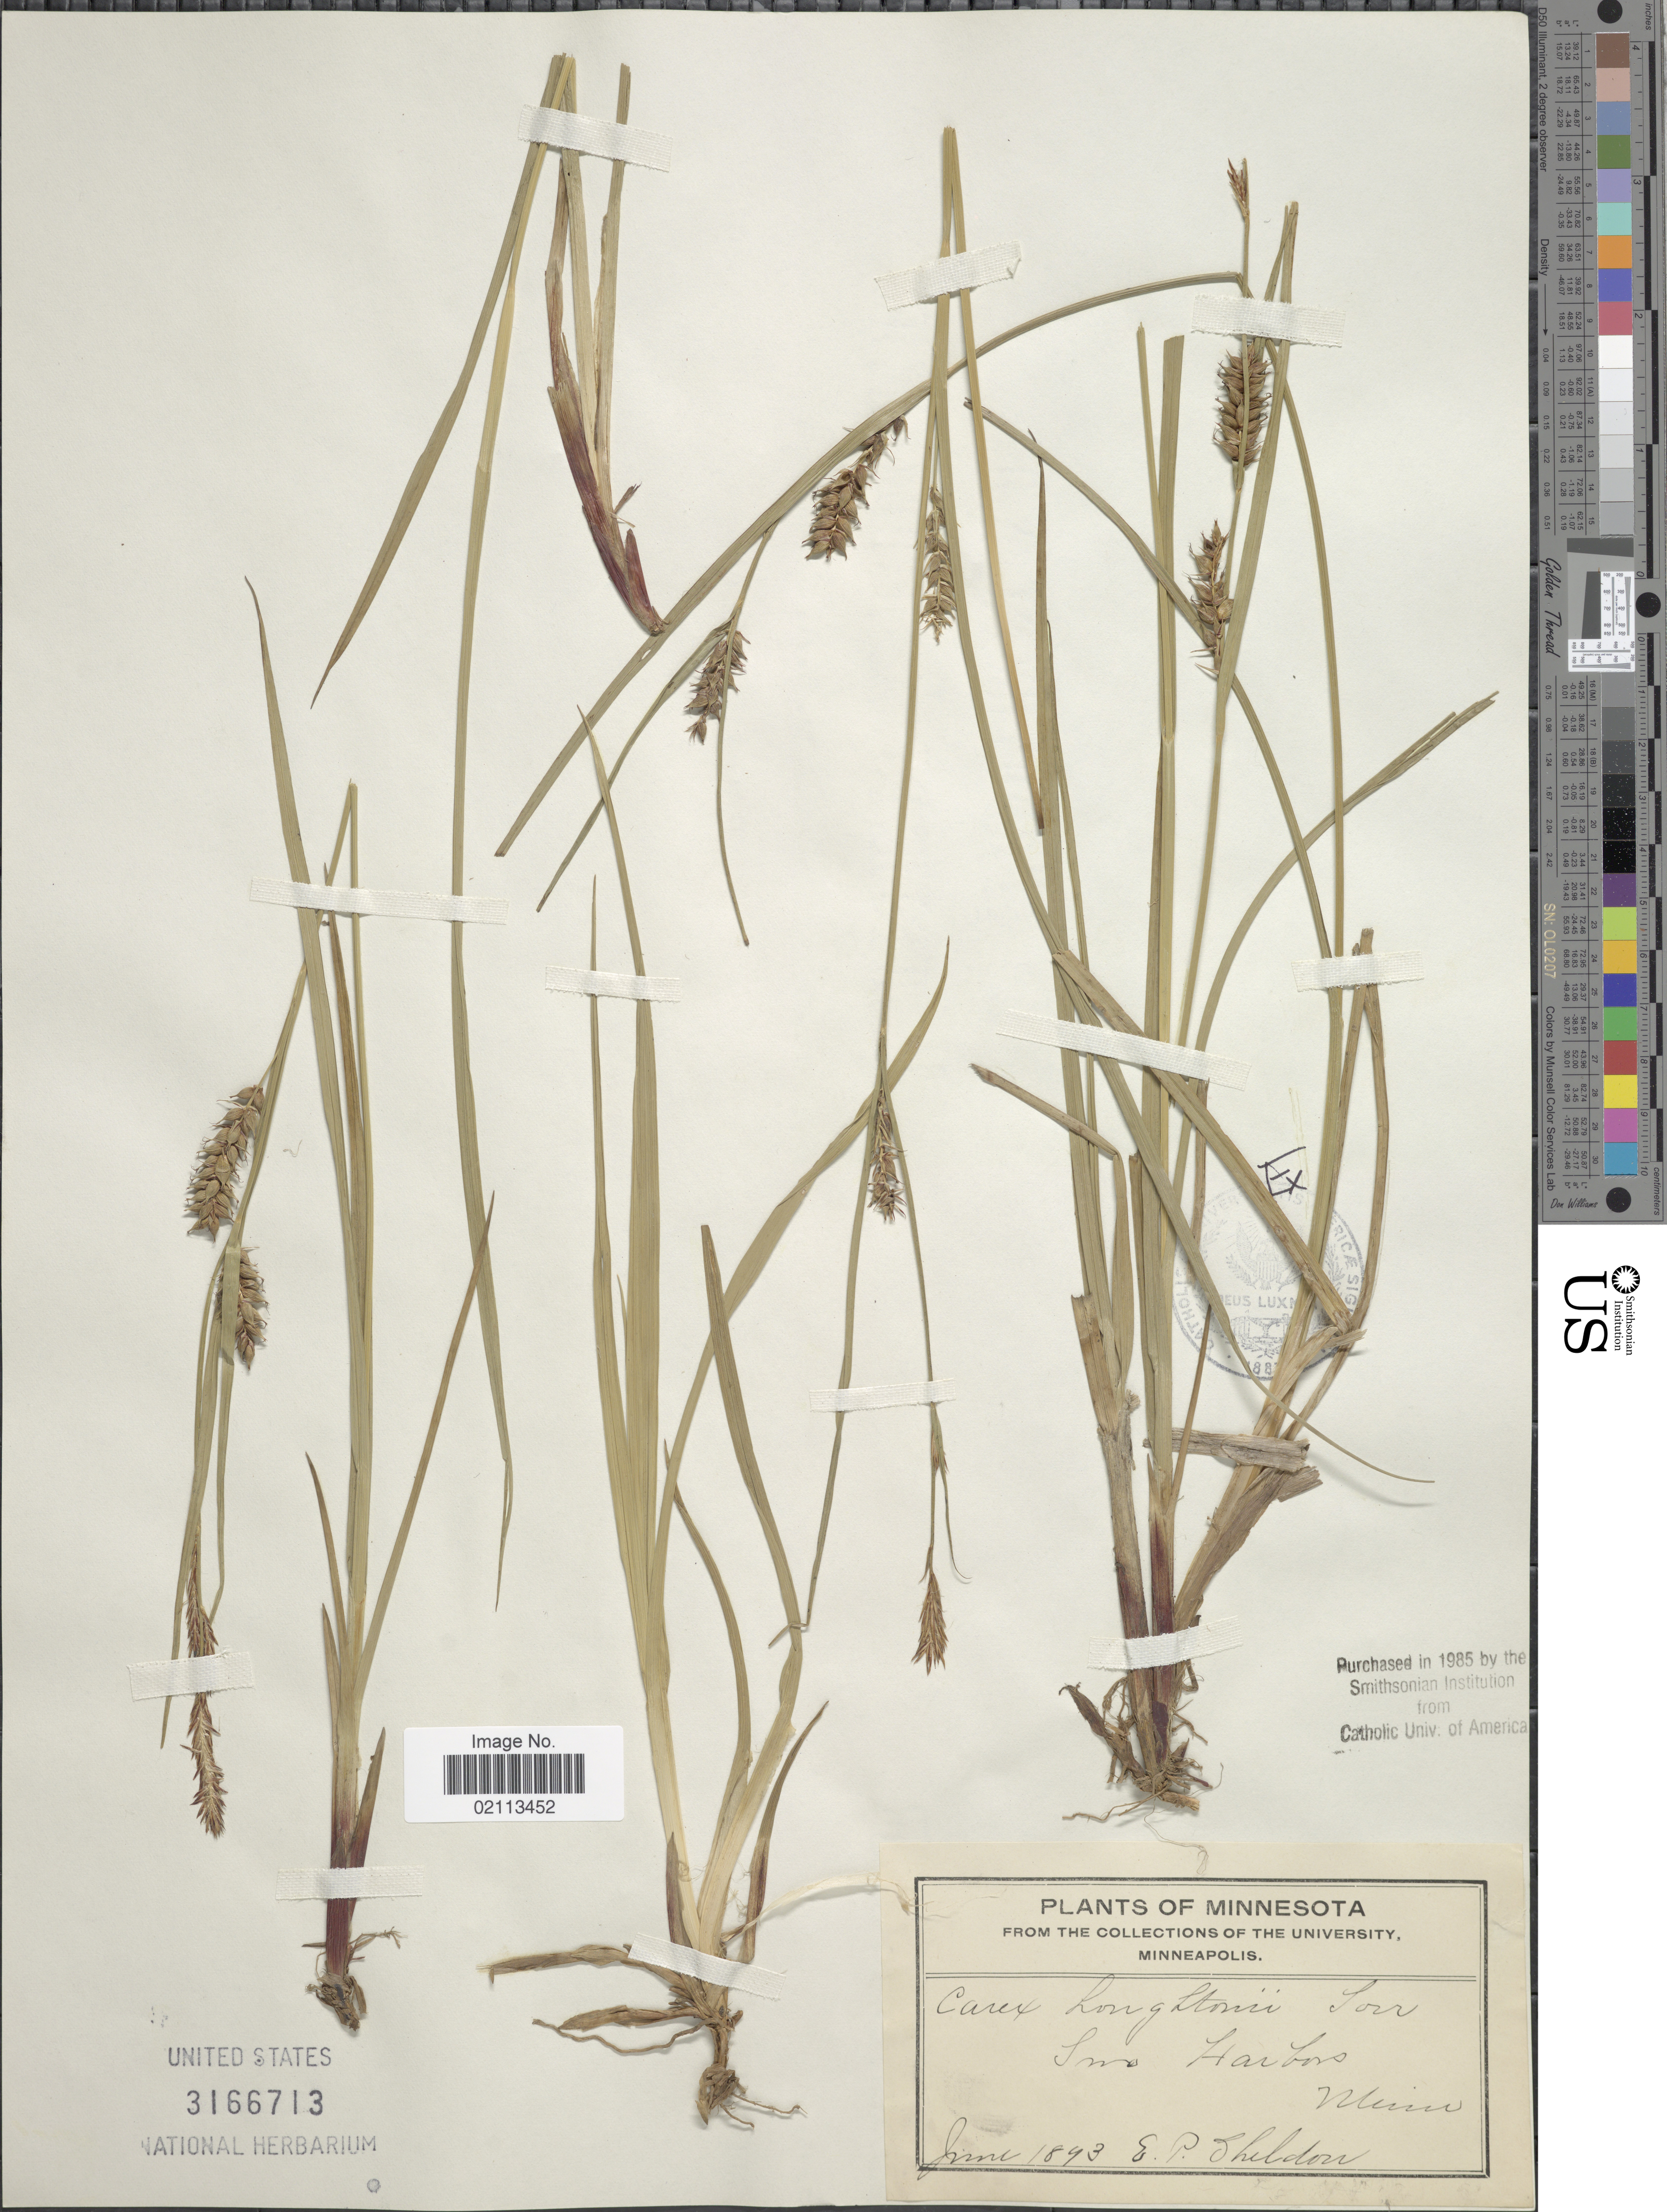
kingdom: Plantae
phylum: Tracheophyta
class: Liliopsida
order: Poales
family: Cyperaceae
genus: Carex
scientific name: Carex houghtoniana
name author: Torr. ex Dewey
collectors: E. P. Sheldon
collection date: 1893-06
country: United States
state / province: Minnesota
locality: Two Harbors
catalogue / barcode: US 3166713